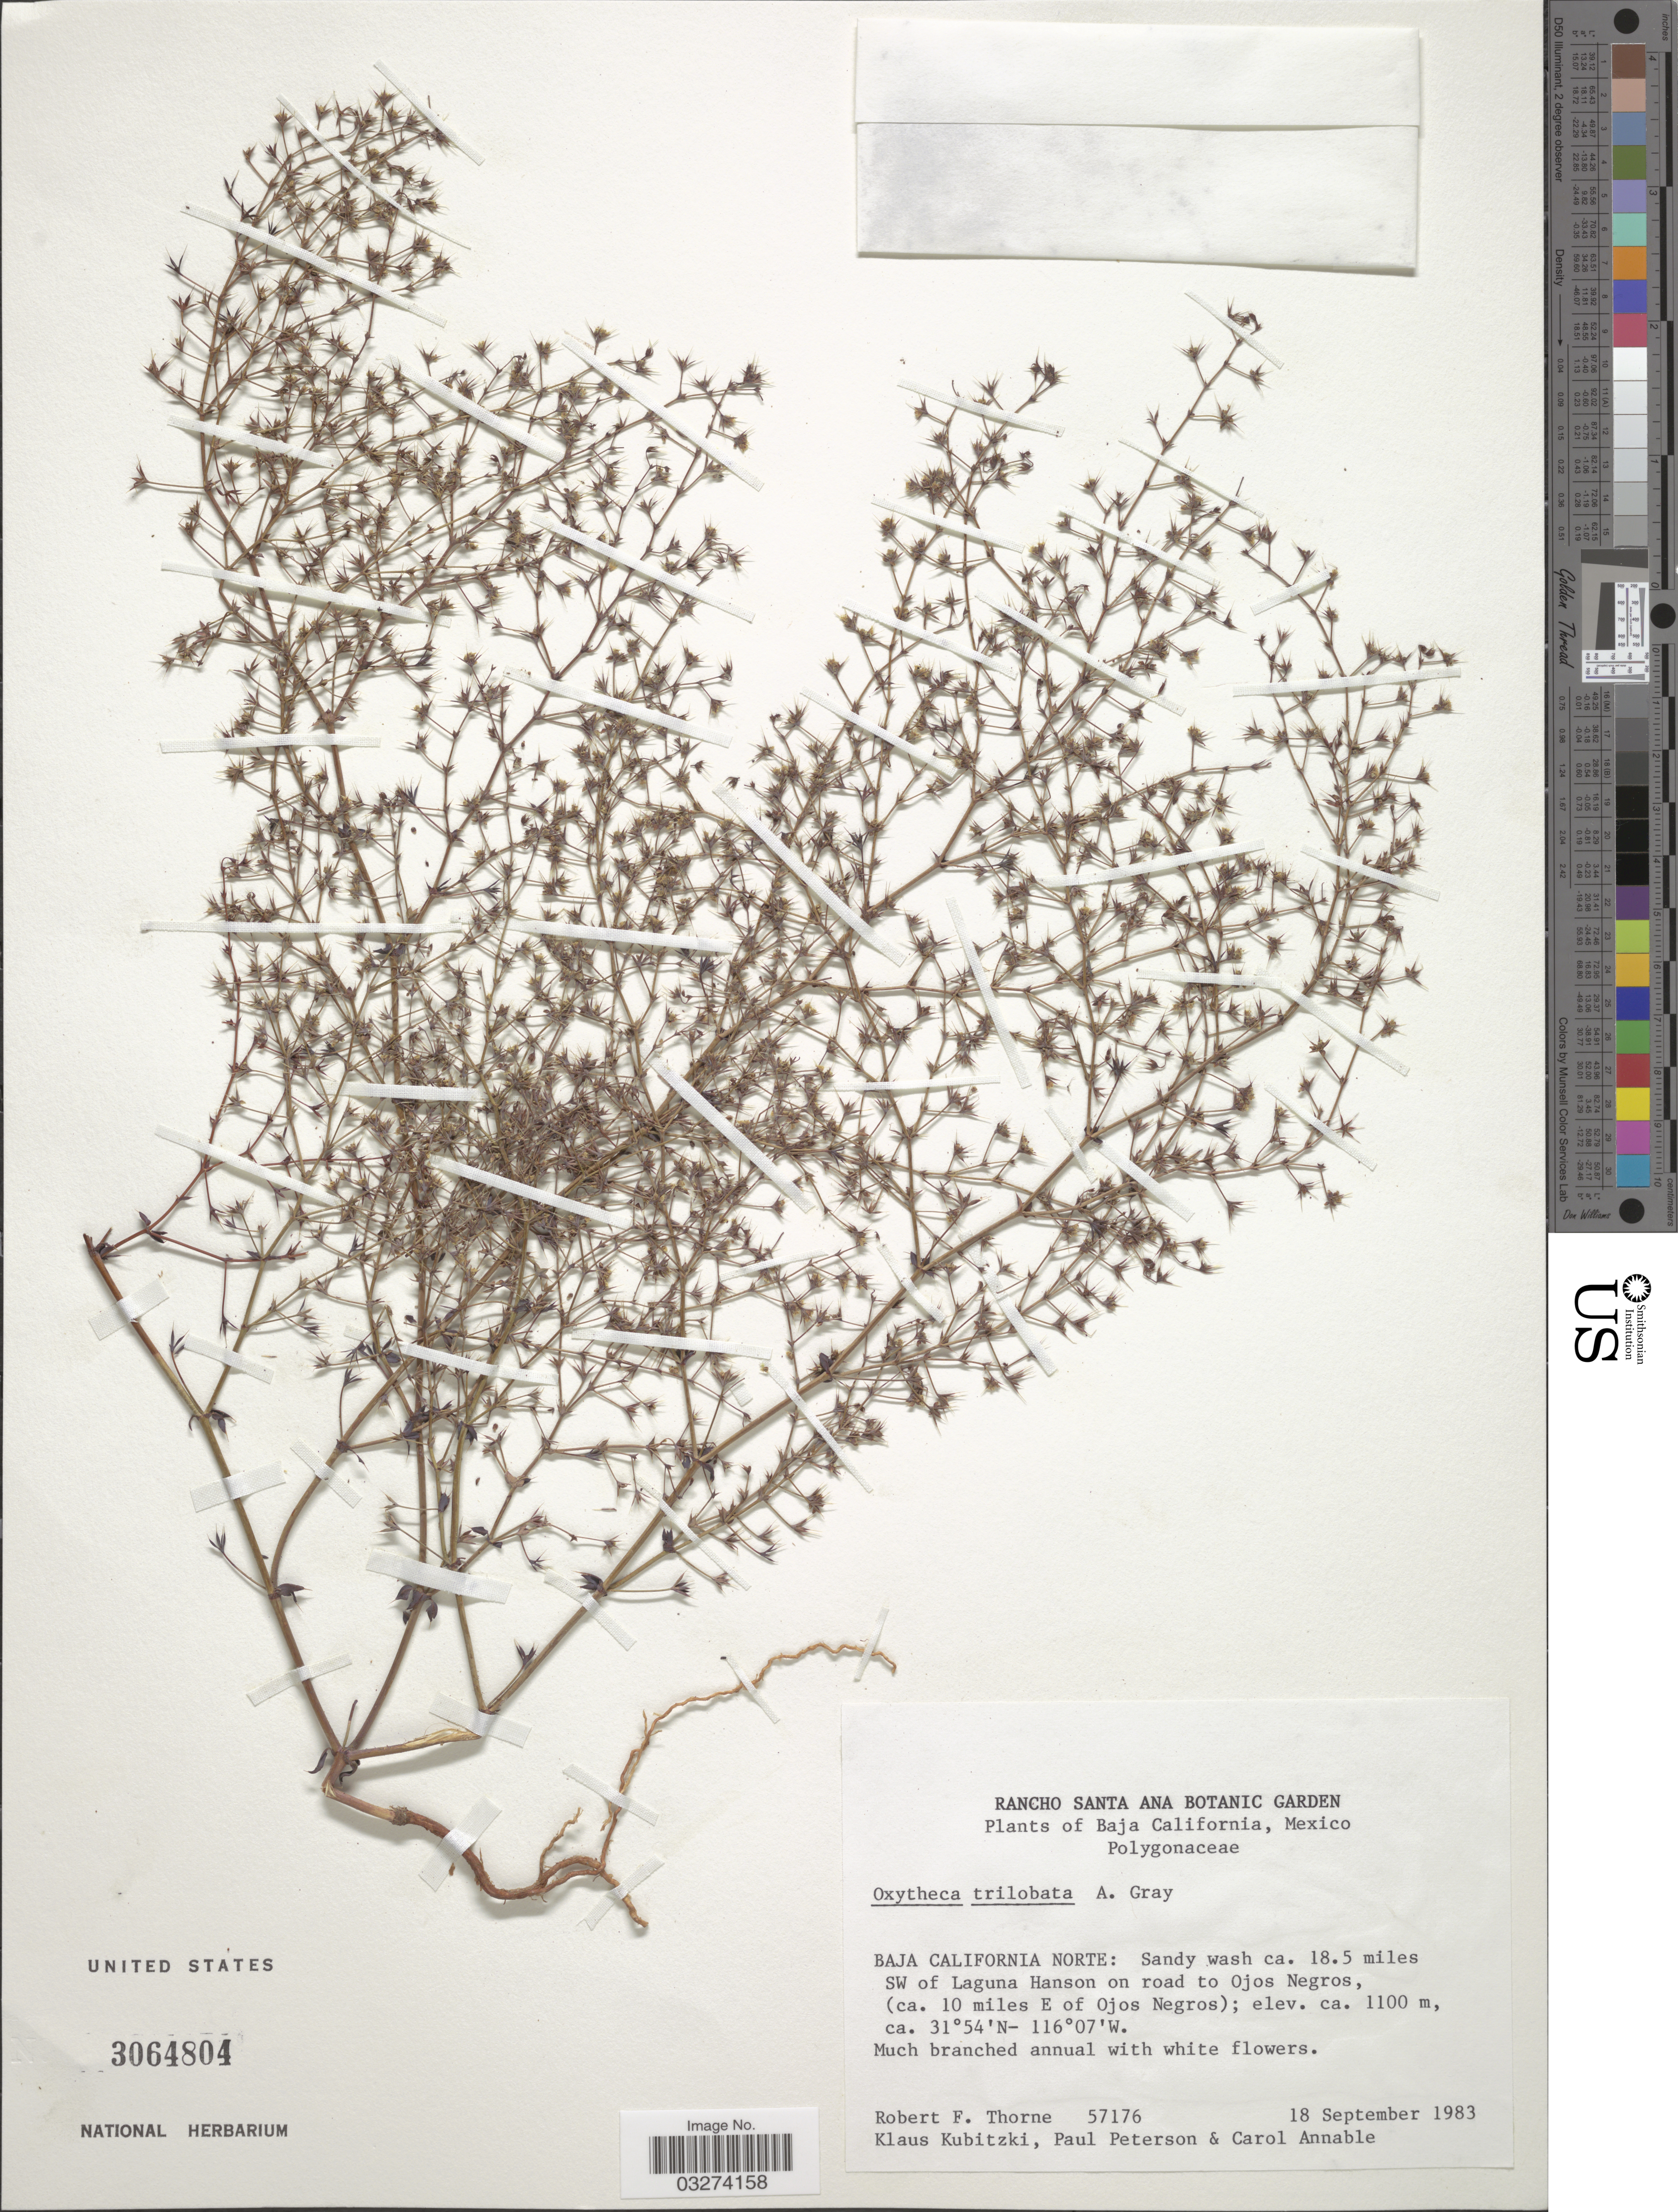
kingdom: Plantae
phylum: Tracheophyta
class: Magnoliopsida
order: Caryophyllales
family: Polygonaceae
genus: Sidotheca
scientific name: Sidotheca trilobata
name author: (A. Gray) Reveal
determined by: Strong, Mark T., (BOT), Smithsonian Institution - National Museum of Natural History (UNITED STATES)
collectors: R. F. Thorne, K. Kubitzki, P. M. Peterson & C. R. Annable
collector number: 57176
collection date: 1983-09-18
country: Mexico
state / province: Baja California Norte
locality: Sandy wash ca. 18.5 miles SW of Lagune Hanson on road to Ojos Negros, (ca. 10 miles E of Ojos Negros).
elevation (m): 1100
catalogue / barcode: US 3064804